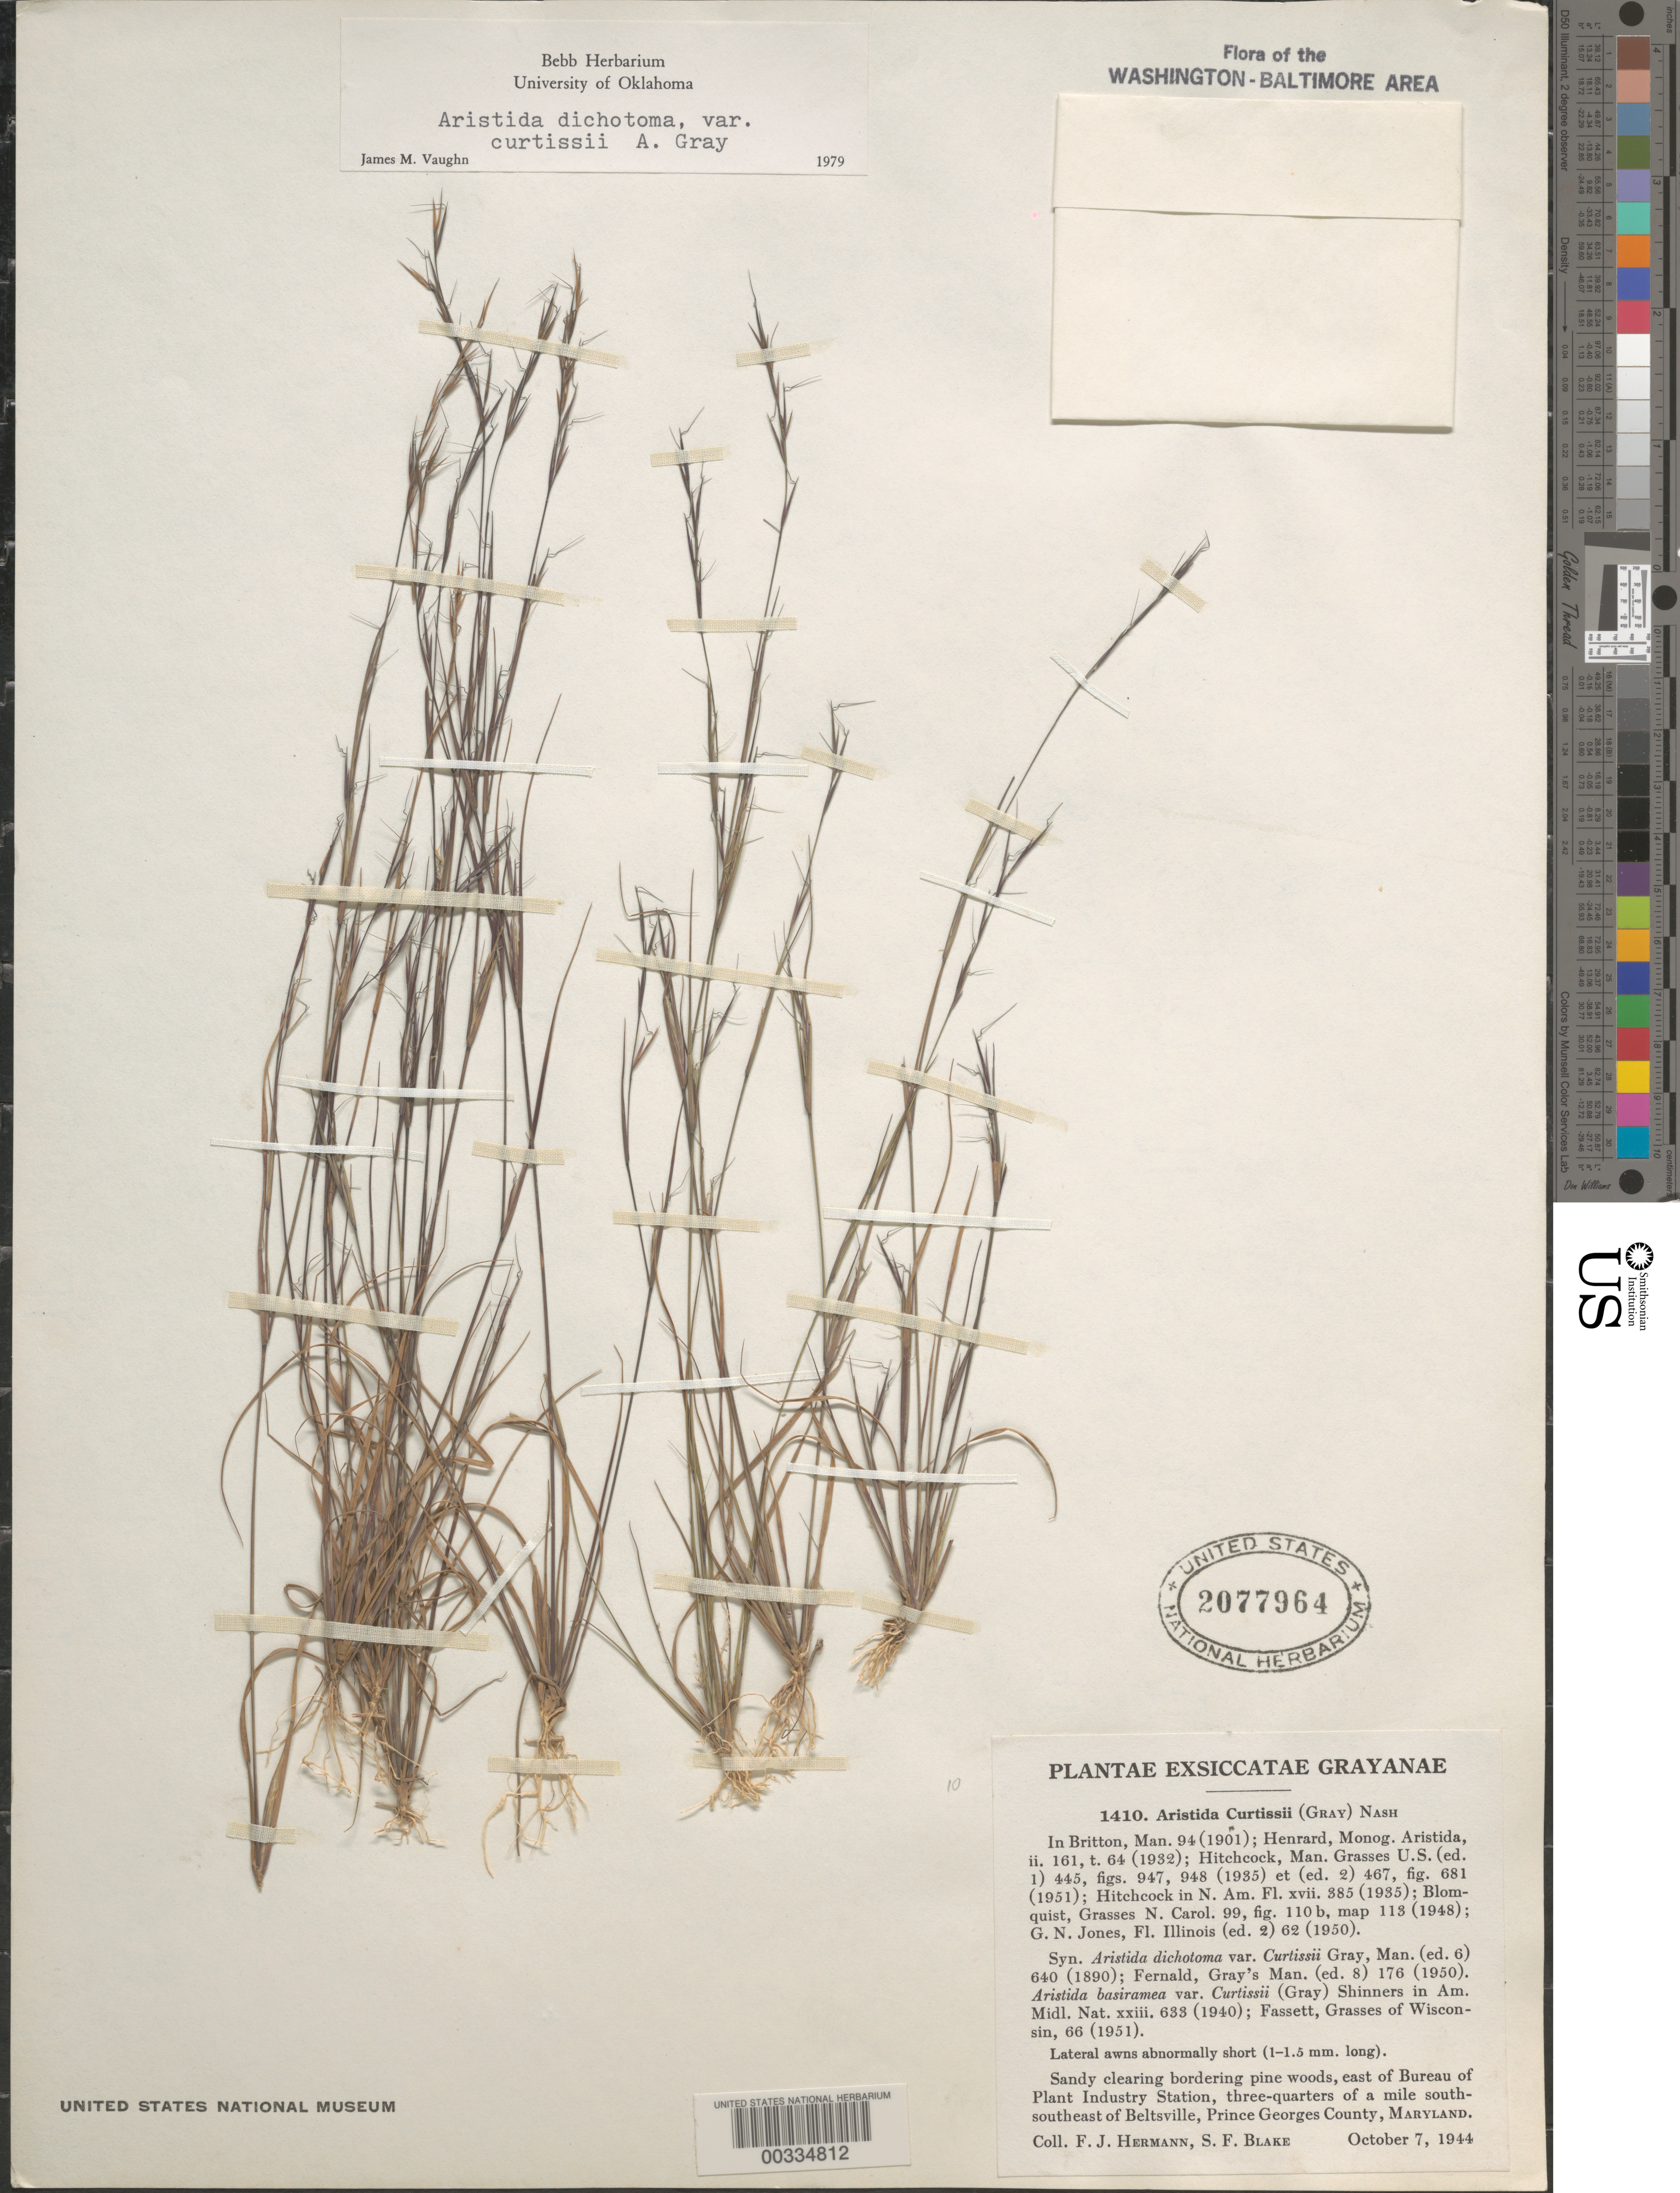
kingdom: Plantae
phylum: Tracheophyta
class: Liliopsida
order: Poales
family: Poaceae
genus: Aristida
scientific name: Aristida dichotoma var. curtisii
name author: A. Gray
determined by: Vaughn, J. M.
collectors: F. J. Hermann & S. Blake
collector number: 1410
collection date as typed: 07 Oct 1944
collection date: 1944-10-07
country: United States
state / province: Maryland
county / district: Prince George's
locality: SSE of Beltsville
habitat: Sandy clearing bordering pine woods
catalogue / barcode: US 2077964